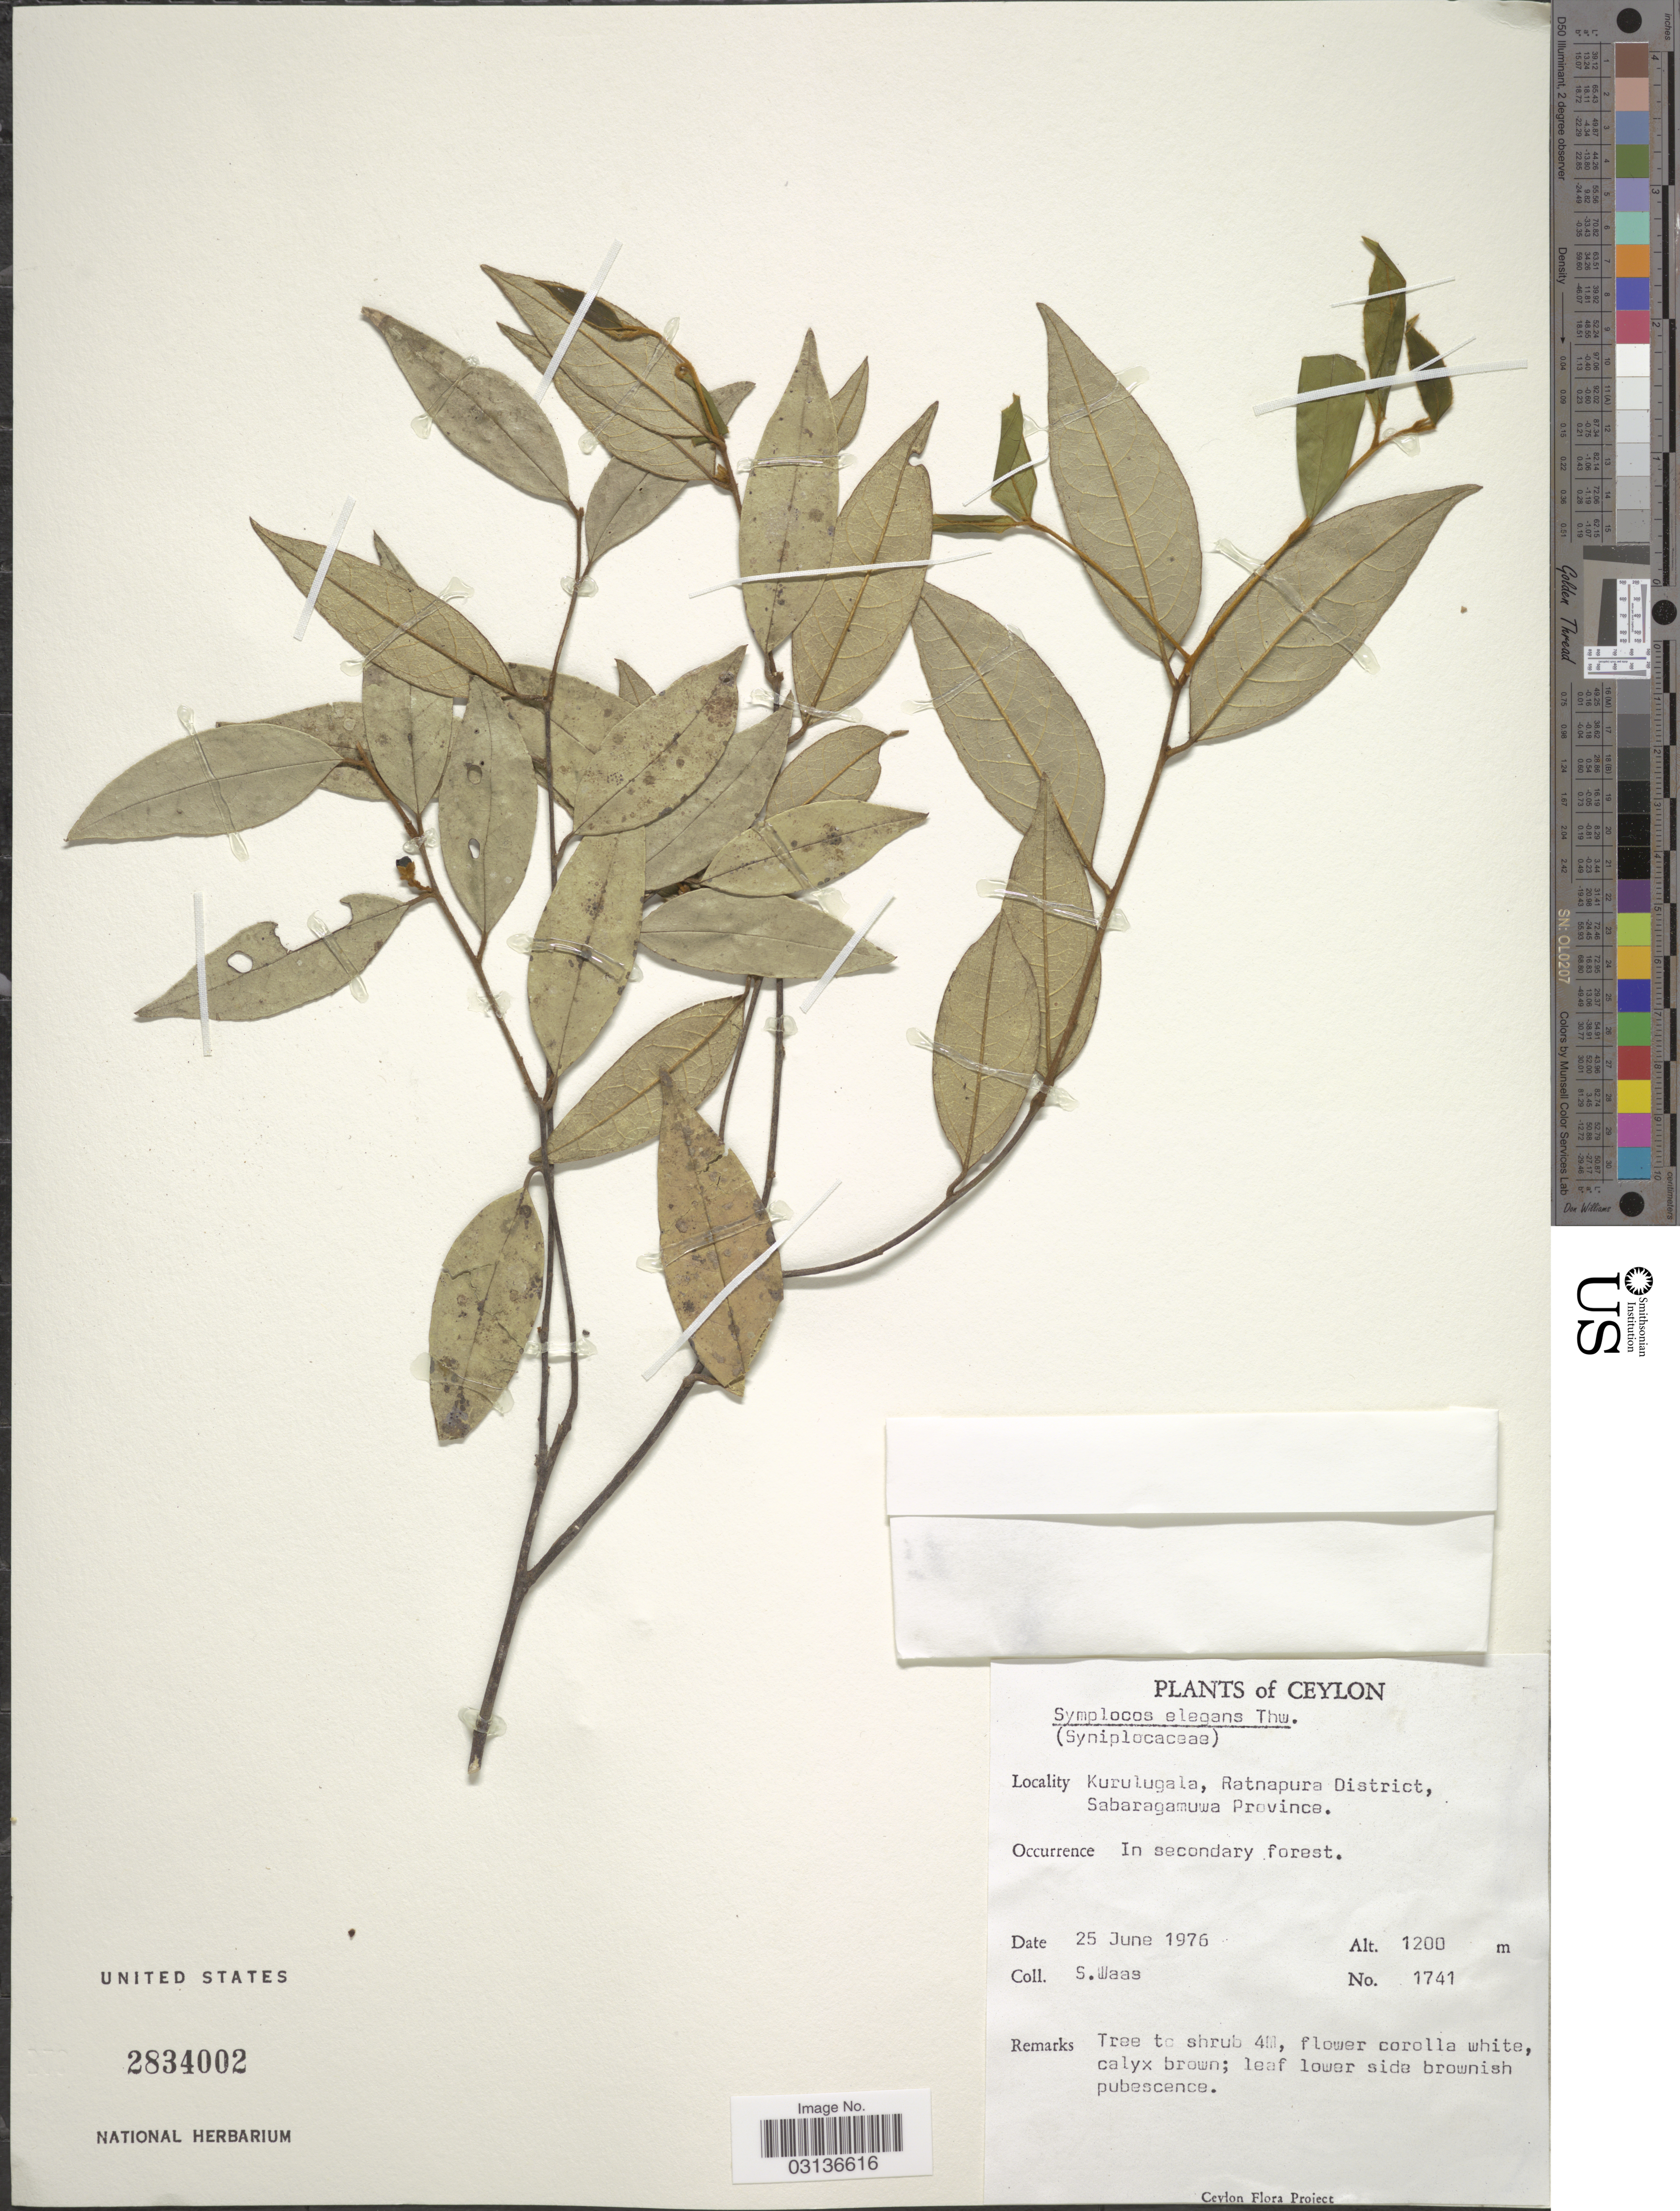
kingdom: Plantae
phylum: Tracheophyta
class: Magnoliopsida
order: Ericales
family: Symplocaceae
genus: Symplocos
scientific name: Symplocos elegans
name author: Thwaites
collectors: S. Waas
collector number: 1741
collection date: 1976-06-25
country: Sri Lanka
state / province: Sabaragamuwa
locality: Ceylon. Kurulugala, Ratnapura District.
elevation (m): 1200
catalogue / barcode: US 2834002